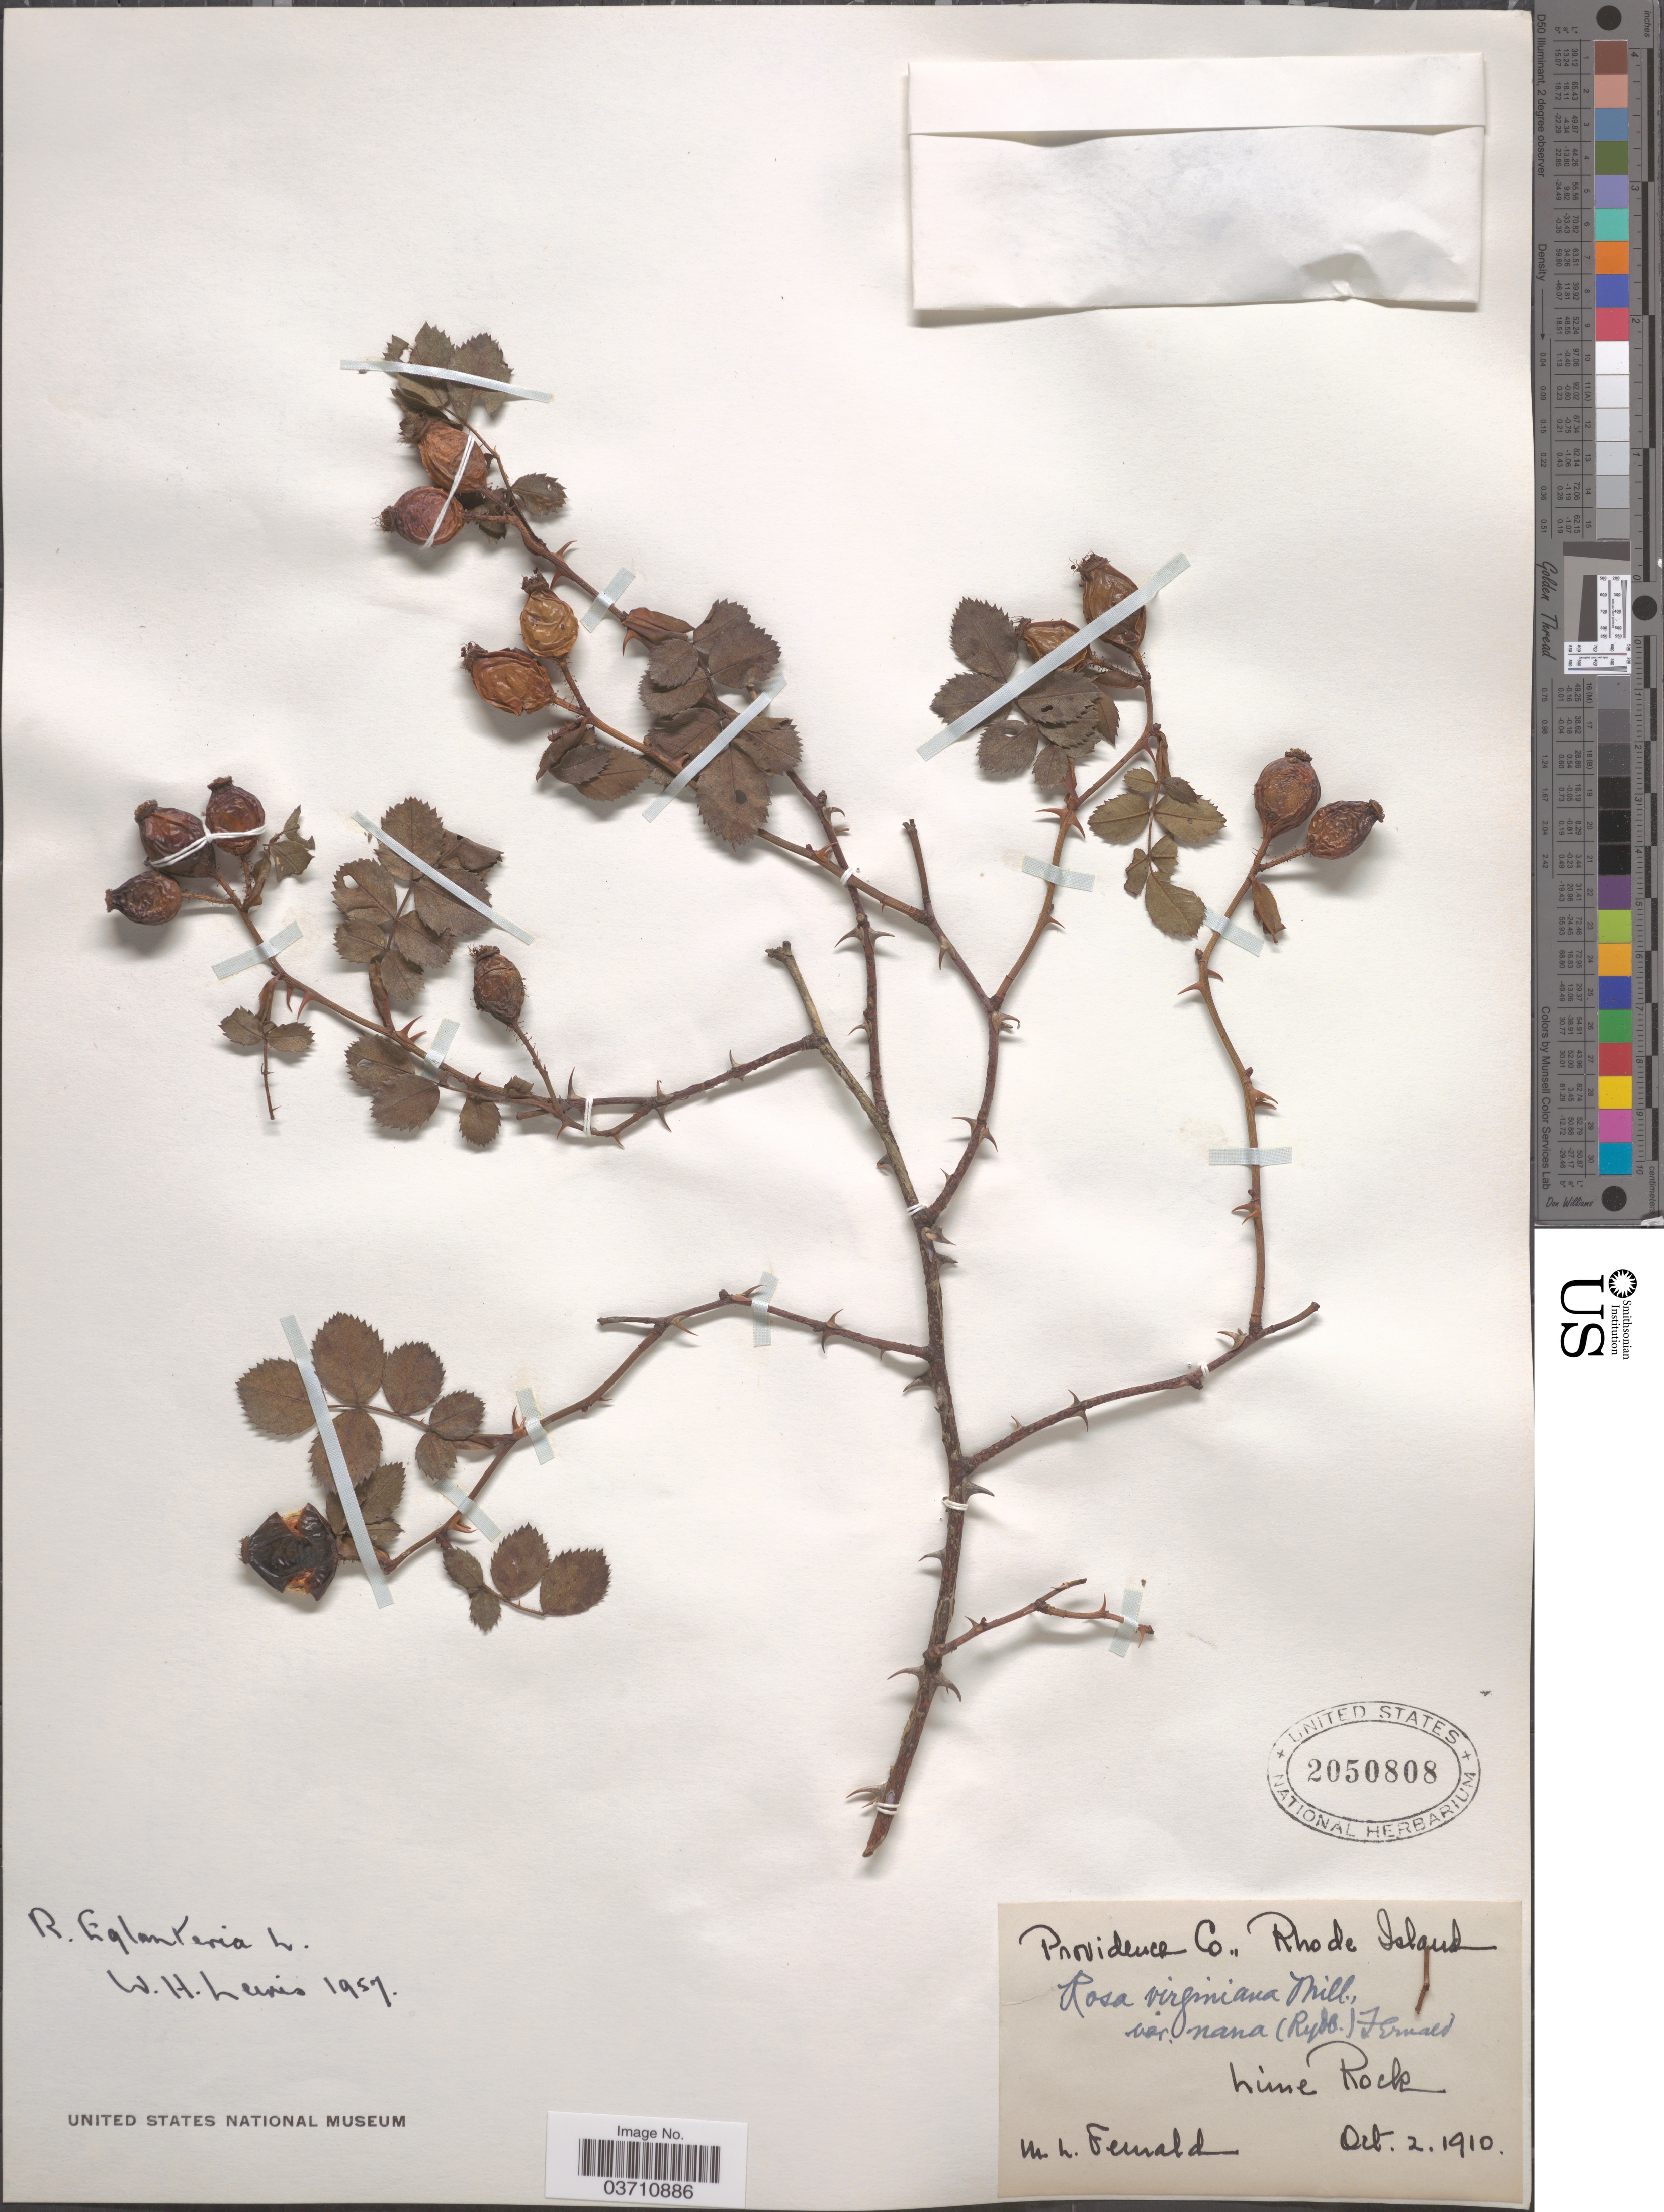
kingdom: Plantae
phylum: Tracheophyta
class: Magnoliopsida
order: Rosales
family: Rosaceae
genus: Rosa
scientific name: Rosa eglanteria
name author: L.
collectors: M. L. Fernald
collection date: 1910-10-02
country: United States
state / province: Rhode Island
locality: Providence Co. Lime Rock.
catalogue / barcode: US 2050808